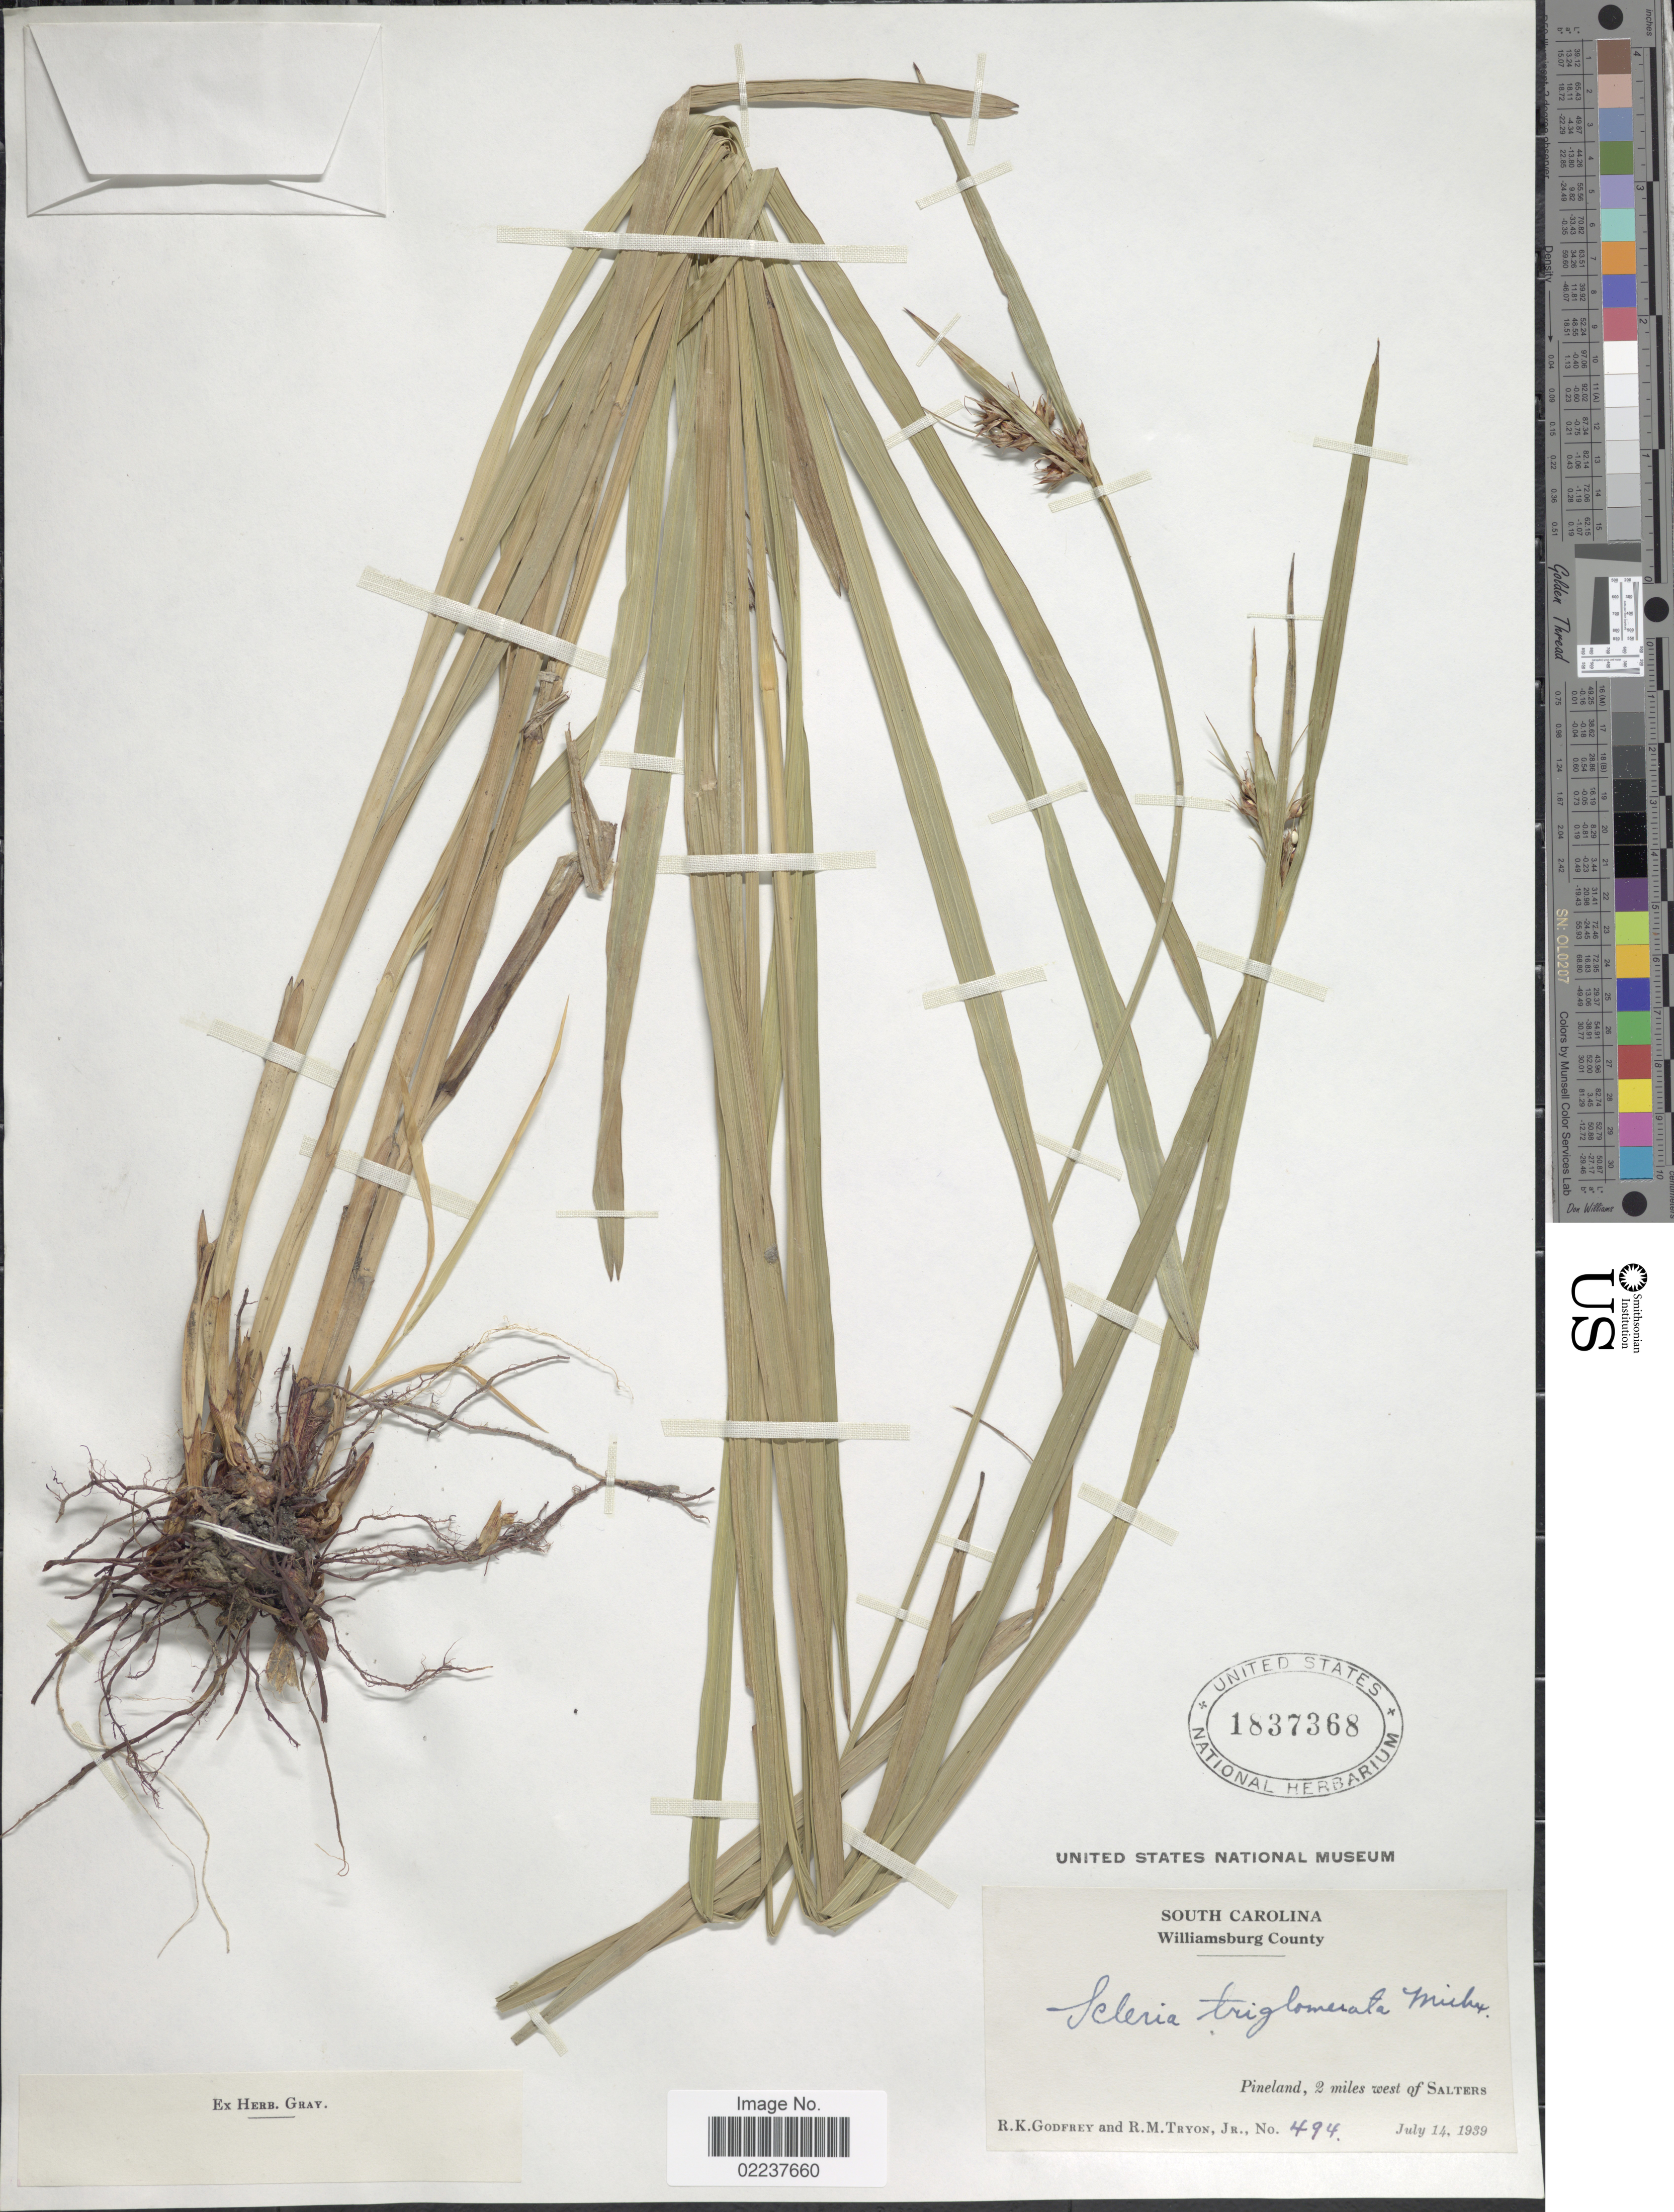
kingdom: Plantae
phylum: Tracheophyta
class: Liliopsida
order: Poales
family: Cyperaceae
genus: Scleria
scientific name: Scleria triglomerata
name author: Michx.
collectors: R. K. Godfrey & R. M. Tryon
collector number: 494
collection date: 1939-07-14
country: United States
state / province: South Carolina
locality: Williamsburg County, Pineland, 2 miles west of Salters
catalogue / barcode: US 1837368